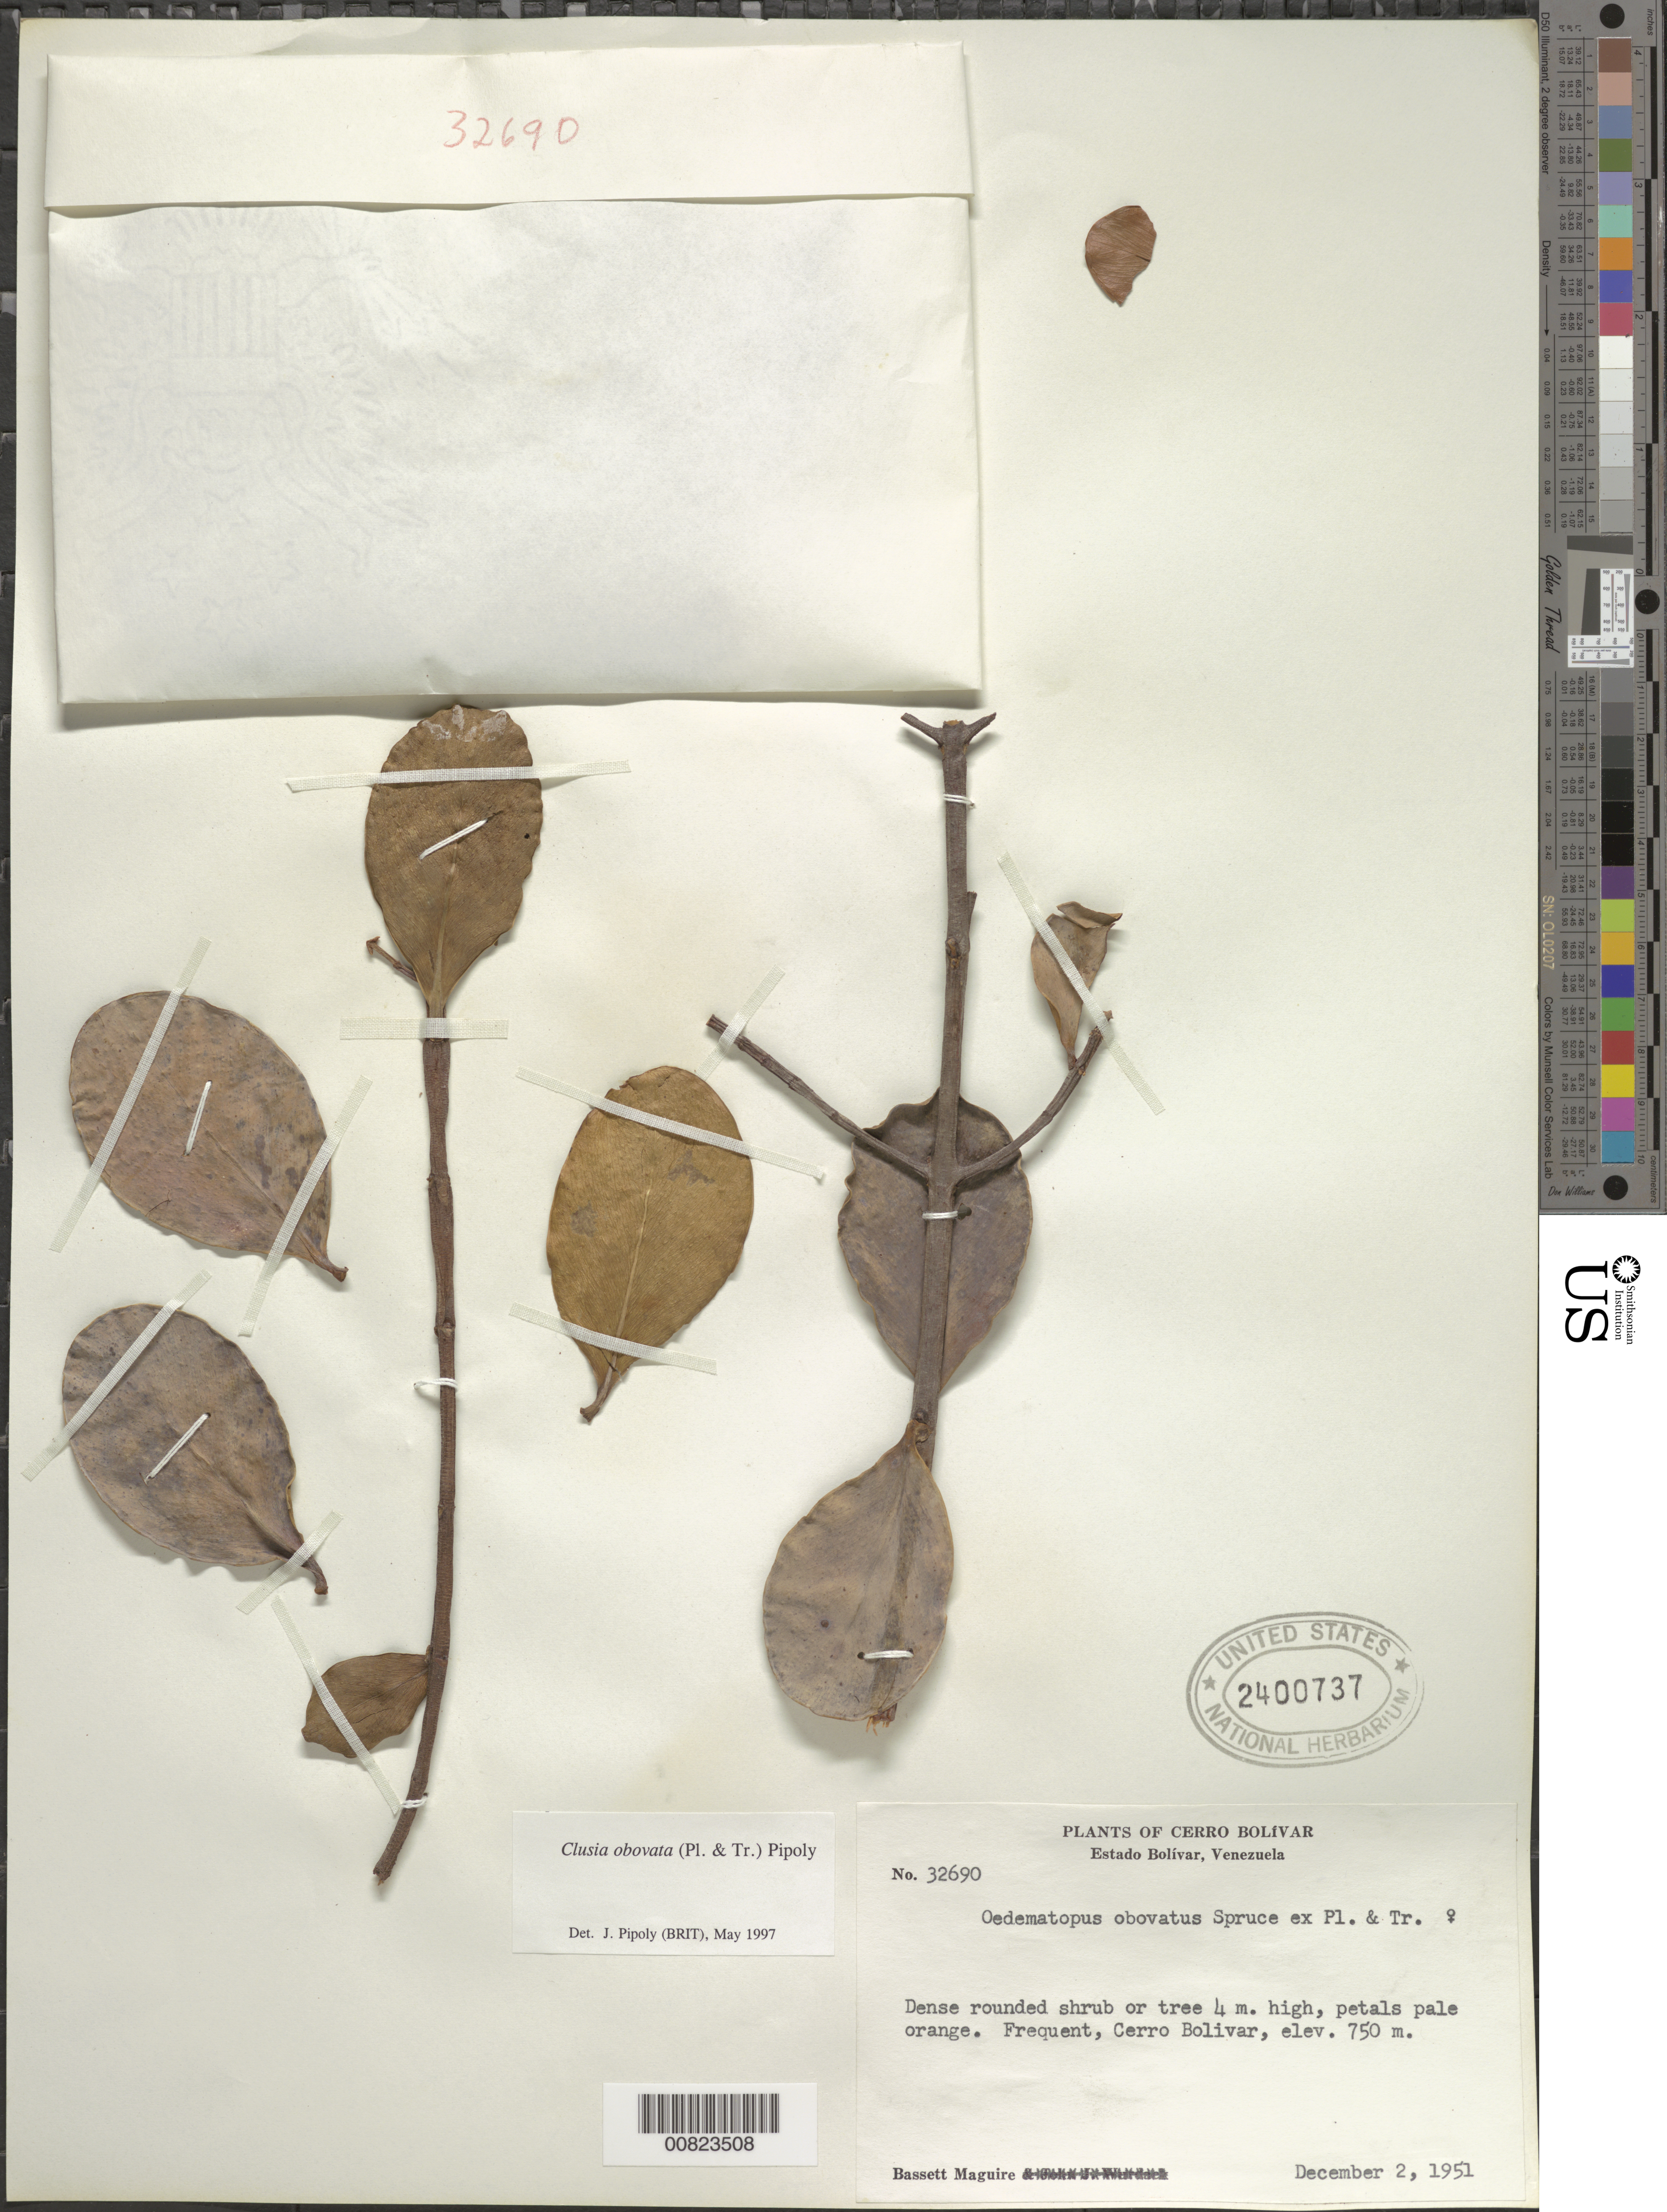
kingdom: Plantae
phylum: Tracheophyta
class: Magnoliopsida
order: Malpighiales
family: Clusiaceae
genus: Clusia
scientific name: Clusia obovata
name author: (Spruce ex Planch. & Triana) Pipoly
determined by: Pipoly, J. J., III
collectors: B. Maguire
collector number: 32690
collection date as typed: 2-Dec-51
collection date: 1951-12-02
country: Venezuela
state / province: Bolívar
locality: Cerro Bolívar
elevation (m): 750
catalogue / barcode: US 2400737